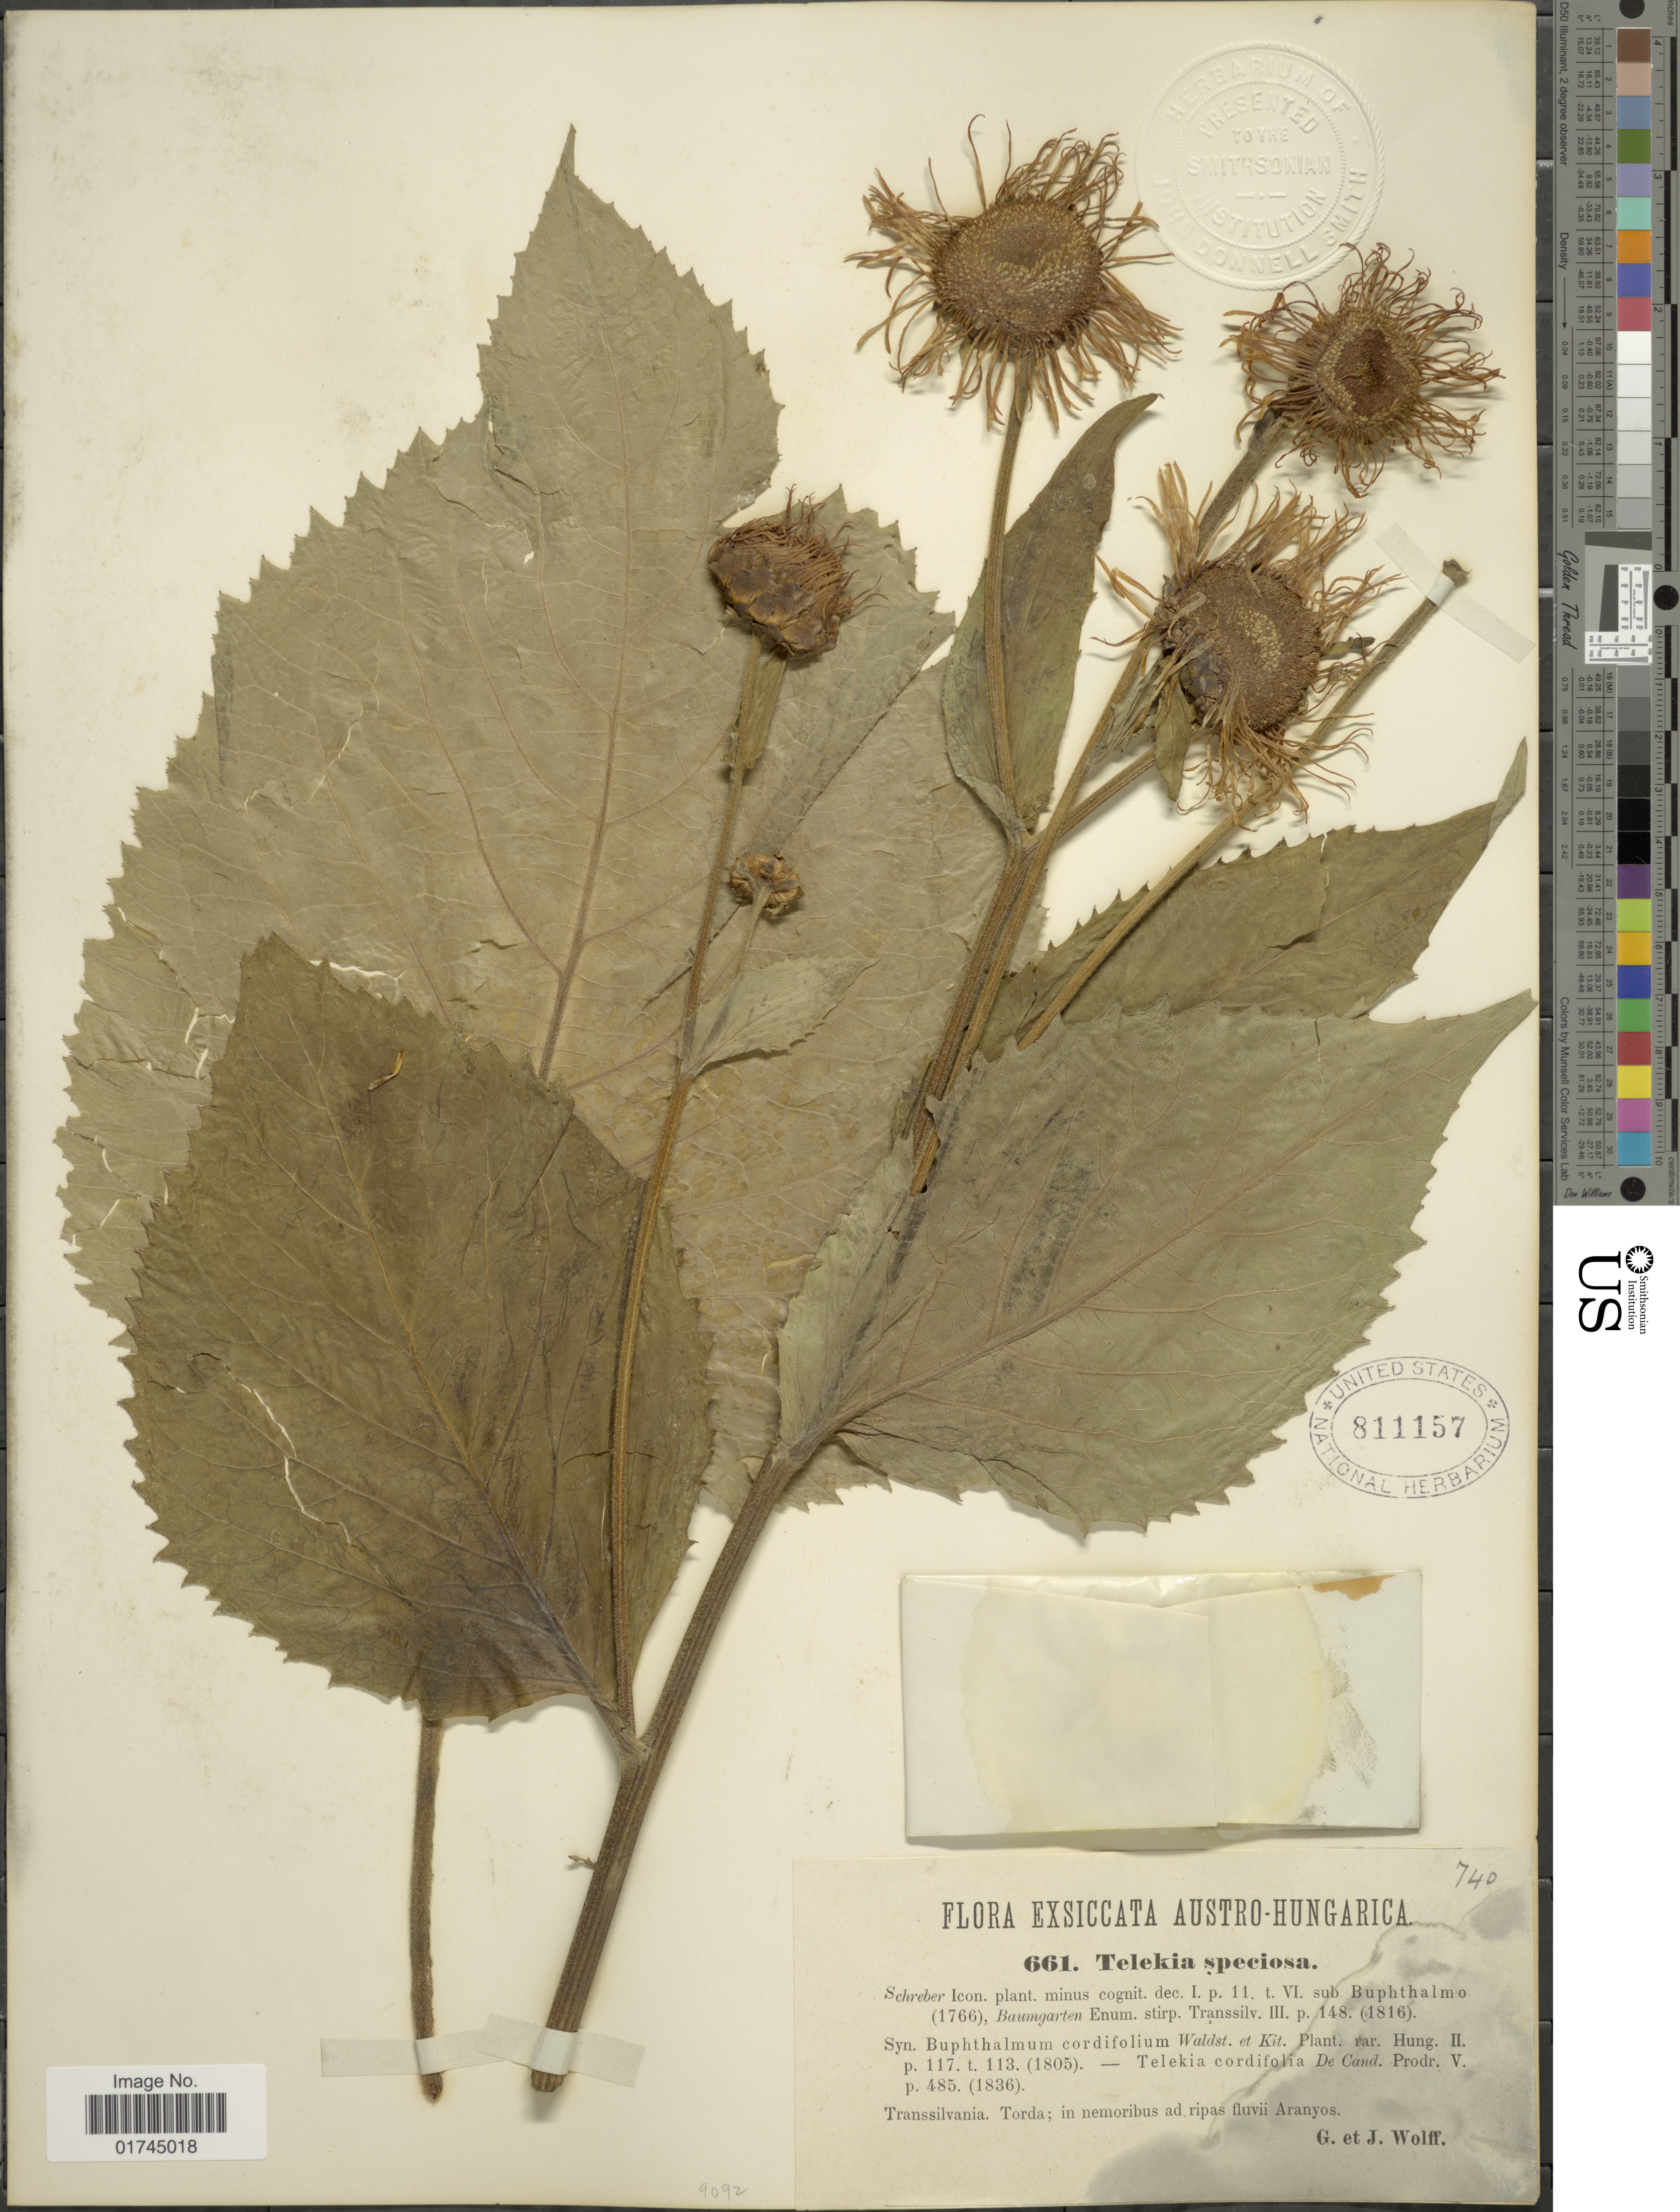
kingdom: Plantae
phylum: Tracheophyta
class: Magnoliopsida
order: Asterales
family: Asteraceae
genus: Buphthalmum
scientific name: Buphthalmum speciosum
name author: Schreb.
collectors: G. Wolf & J. Wolf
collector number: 661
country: Hungary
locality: Austro-Hungarica, Transsilvania. Torda; in nemoribus ad ripas fluvii Aranyos.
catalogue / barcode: US 811157